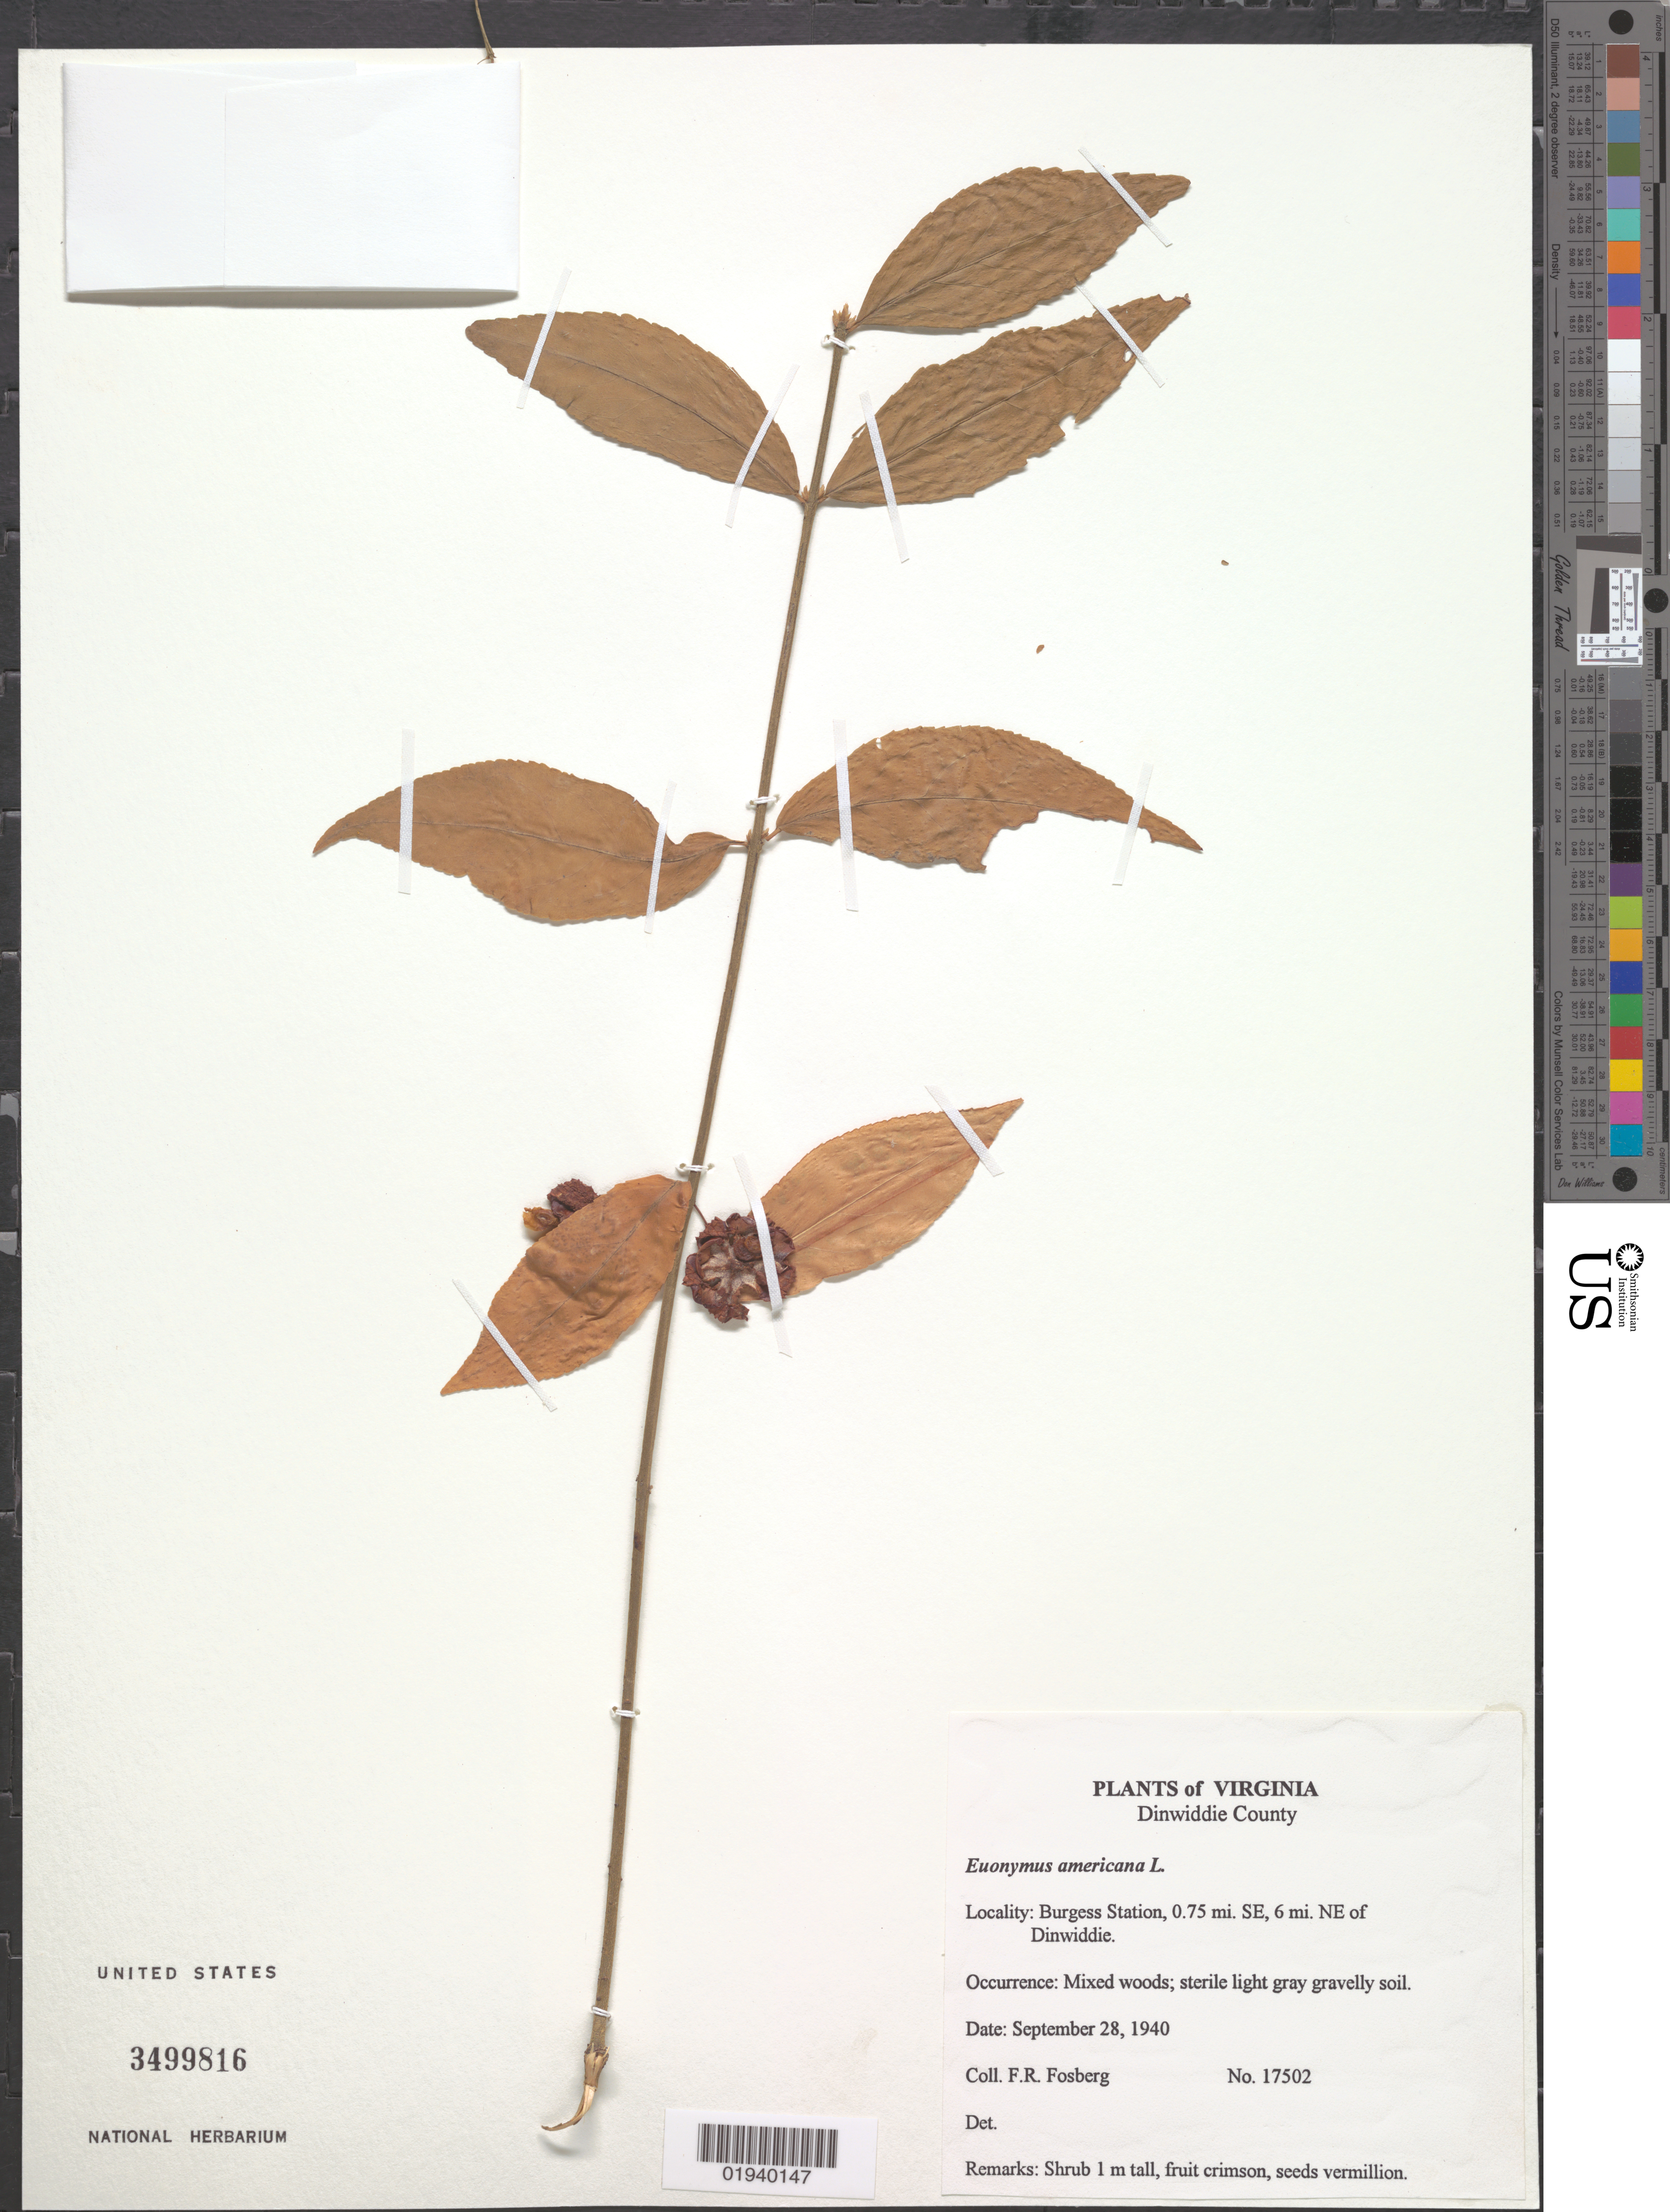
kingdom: Plantae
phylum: Tracheophyta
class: Magnoliopsida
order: Celastrales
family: Celastraceae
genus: Euonymus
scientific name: Euonymus americanus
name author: L.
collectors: F. R. Fosberg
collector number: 17502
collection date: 1940-09-28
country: United States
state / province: Virginia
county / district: Dinwiddie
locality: Burgess Station, -0.75 mi. SE, 6 mi. NE of Dinwiddie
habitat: Mixed woods; sterile light gray gravelly soil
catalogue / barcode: US 3499816